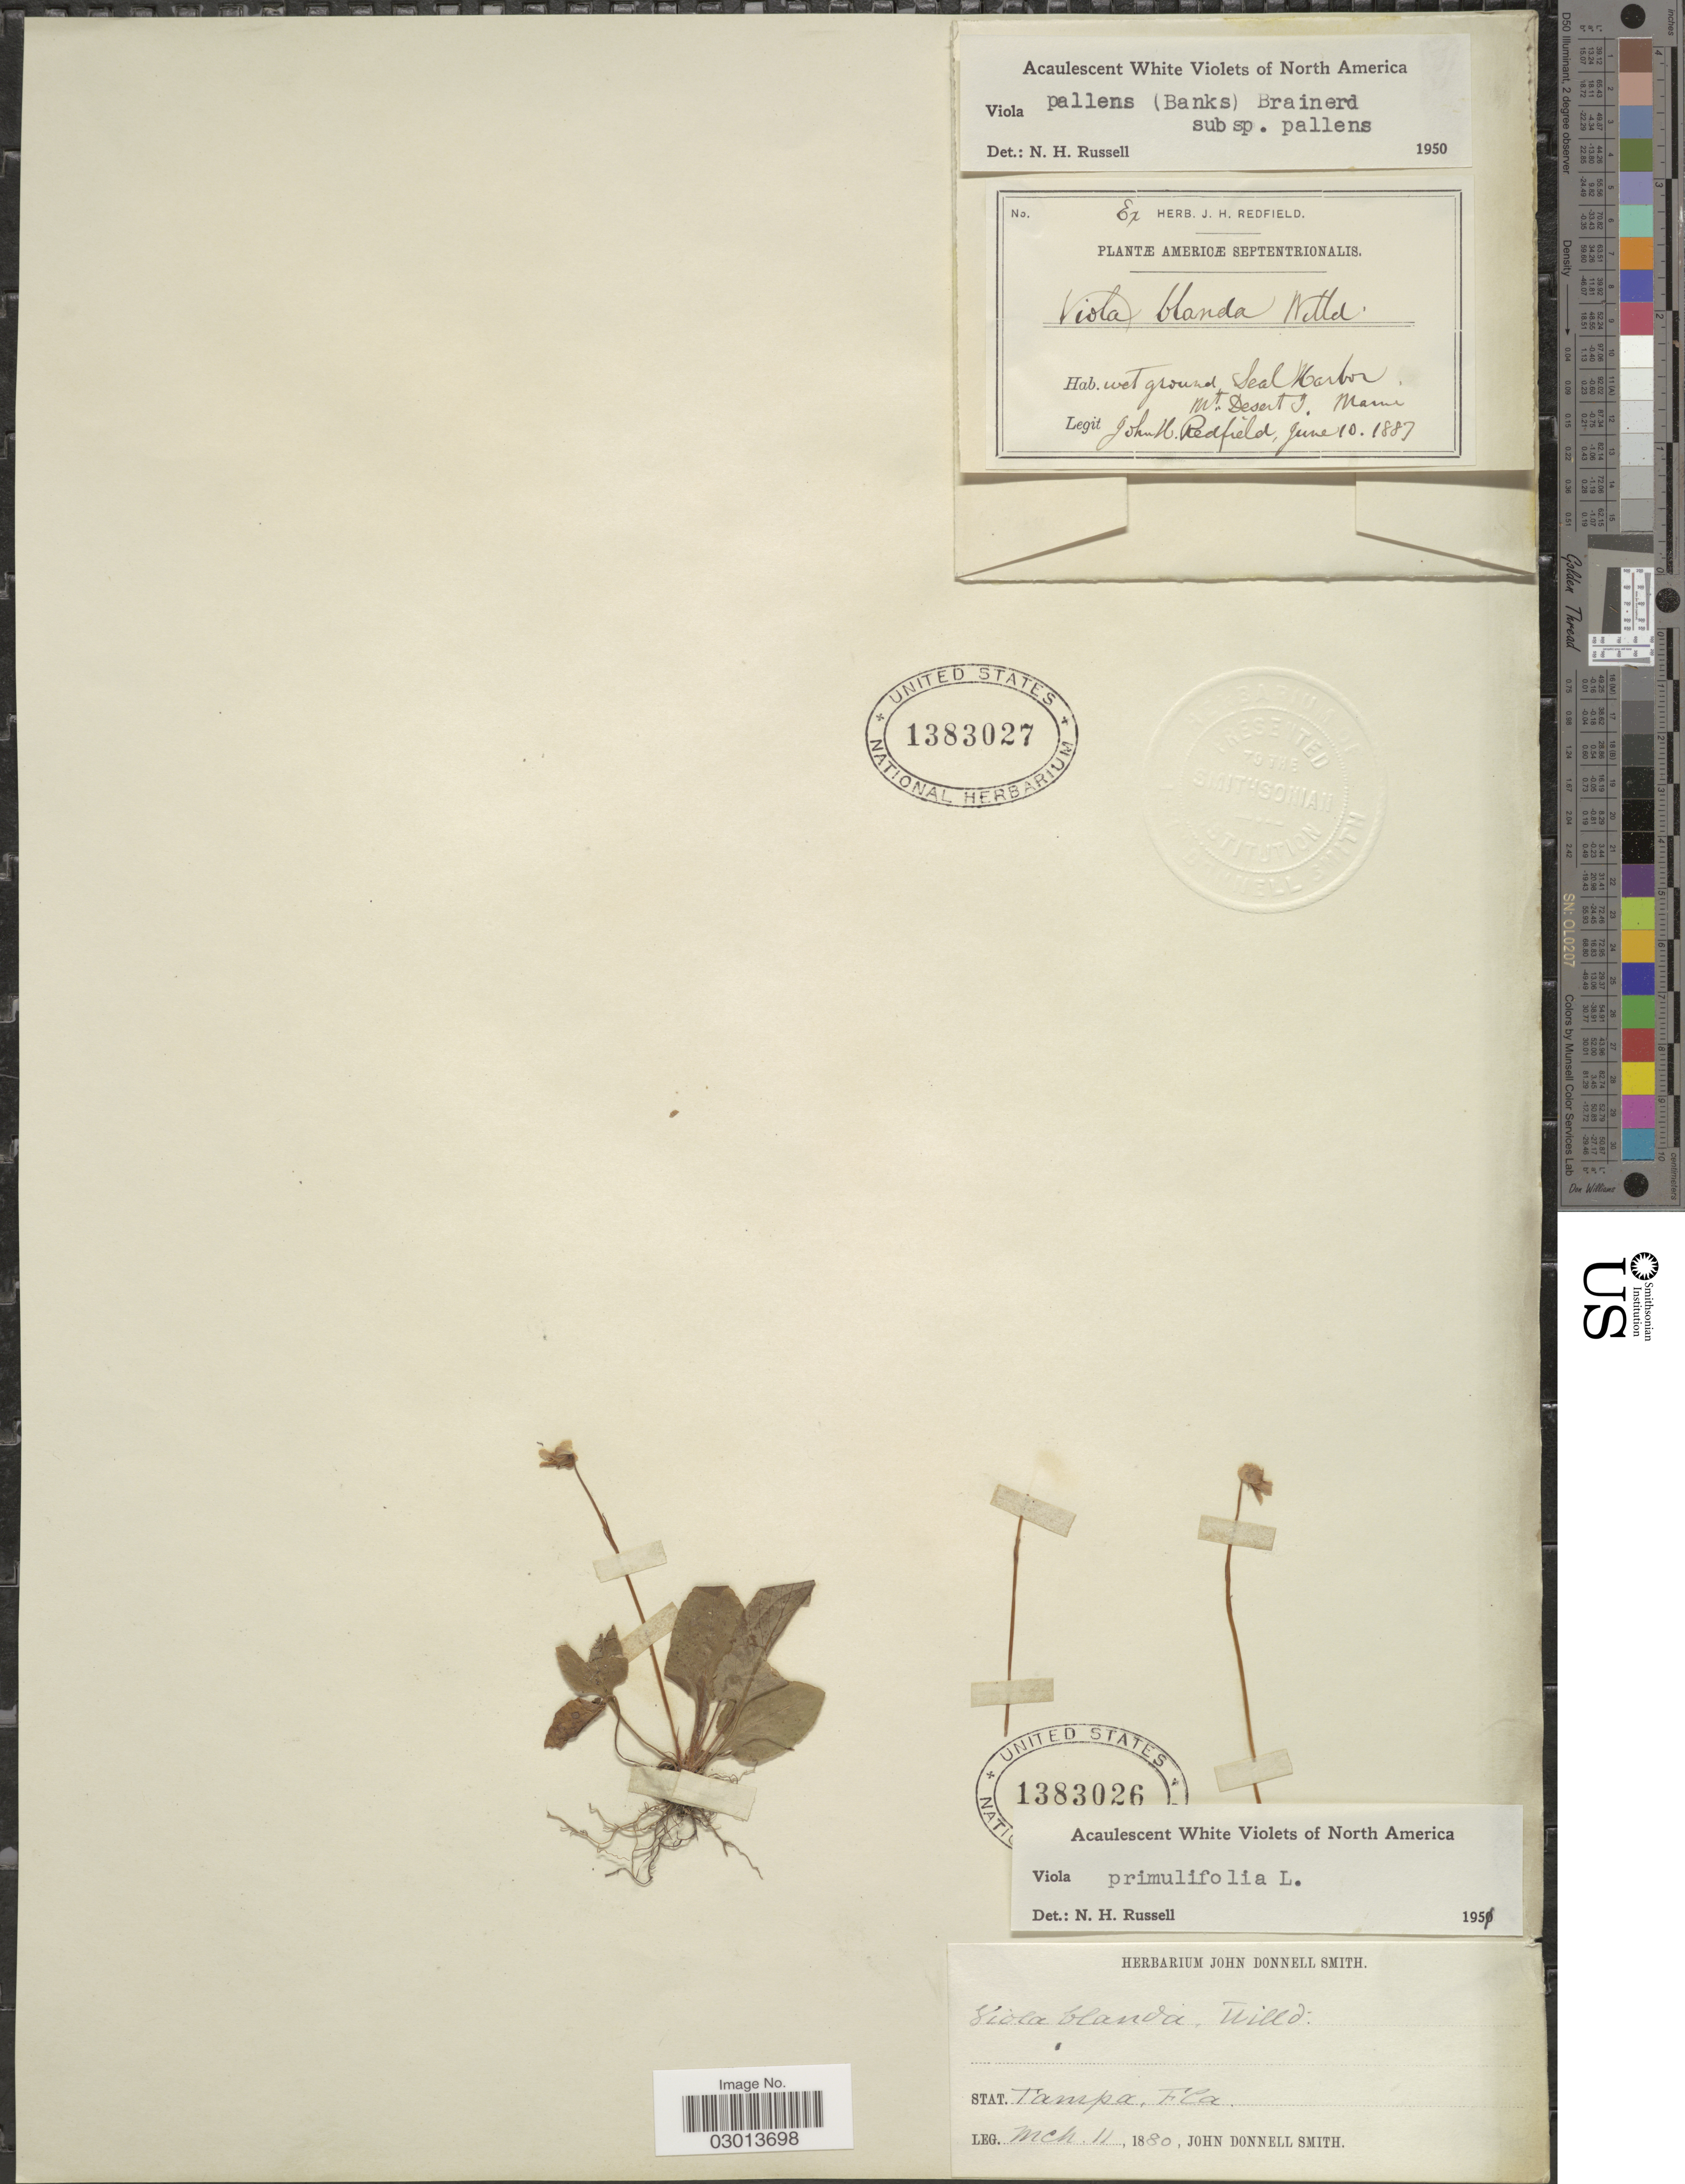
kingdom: Plantae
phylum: Tracheophyta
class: Magnoliopsida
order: Malpighiales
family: Violaceae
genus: Viola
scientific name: Viola primulifolia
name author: L.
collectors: J. Donnell Smith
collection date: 1880-03-11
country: United States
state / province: Florida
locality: Stat. Tampa, Fla.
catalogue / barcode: US 1383026-2